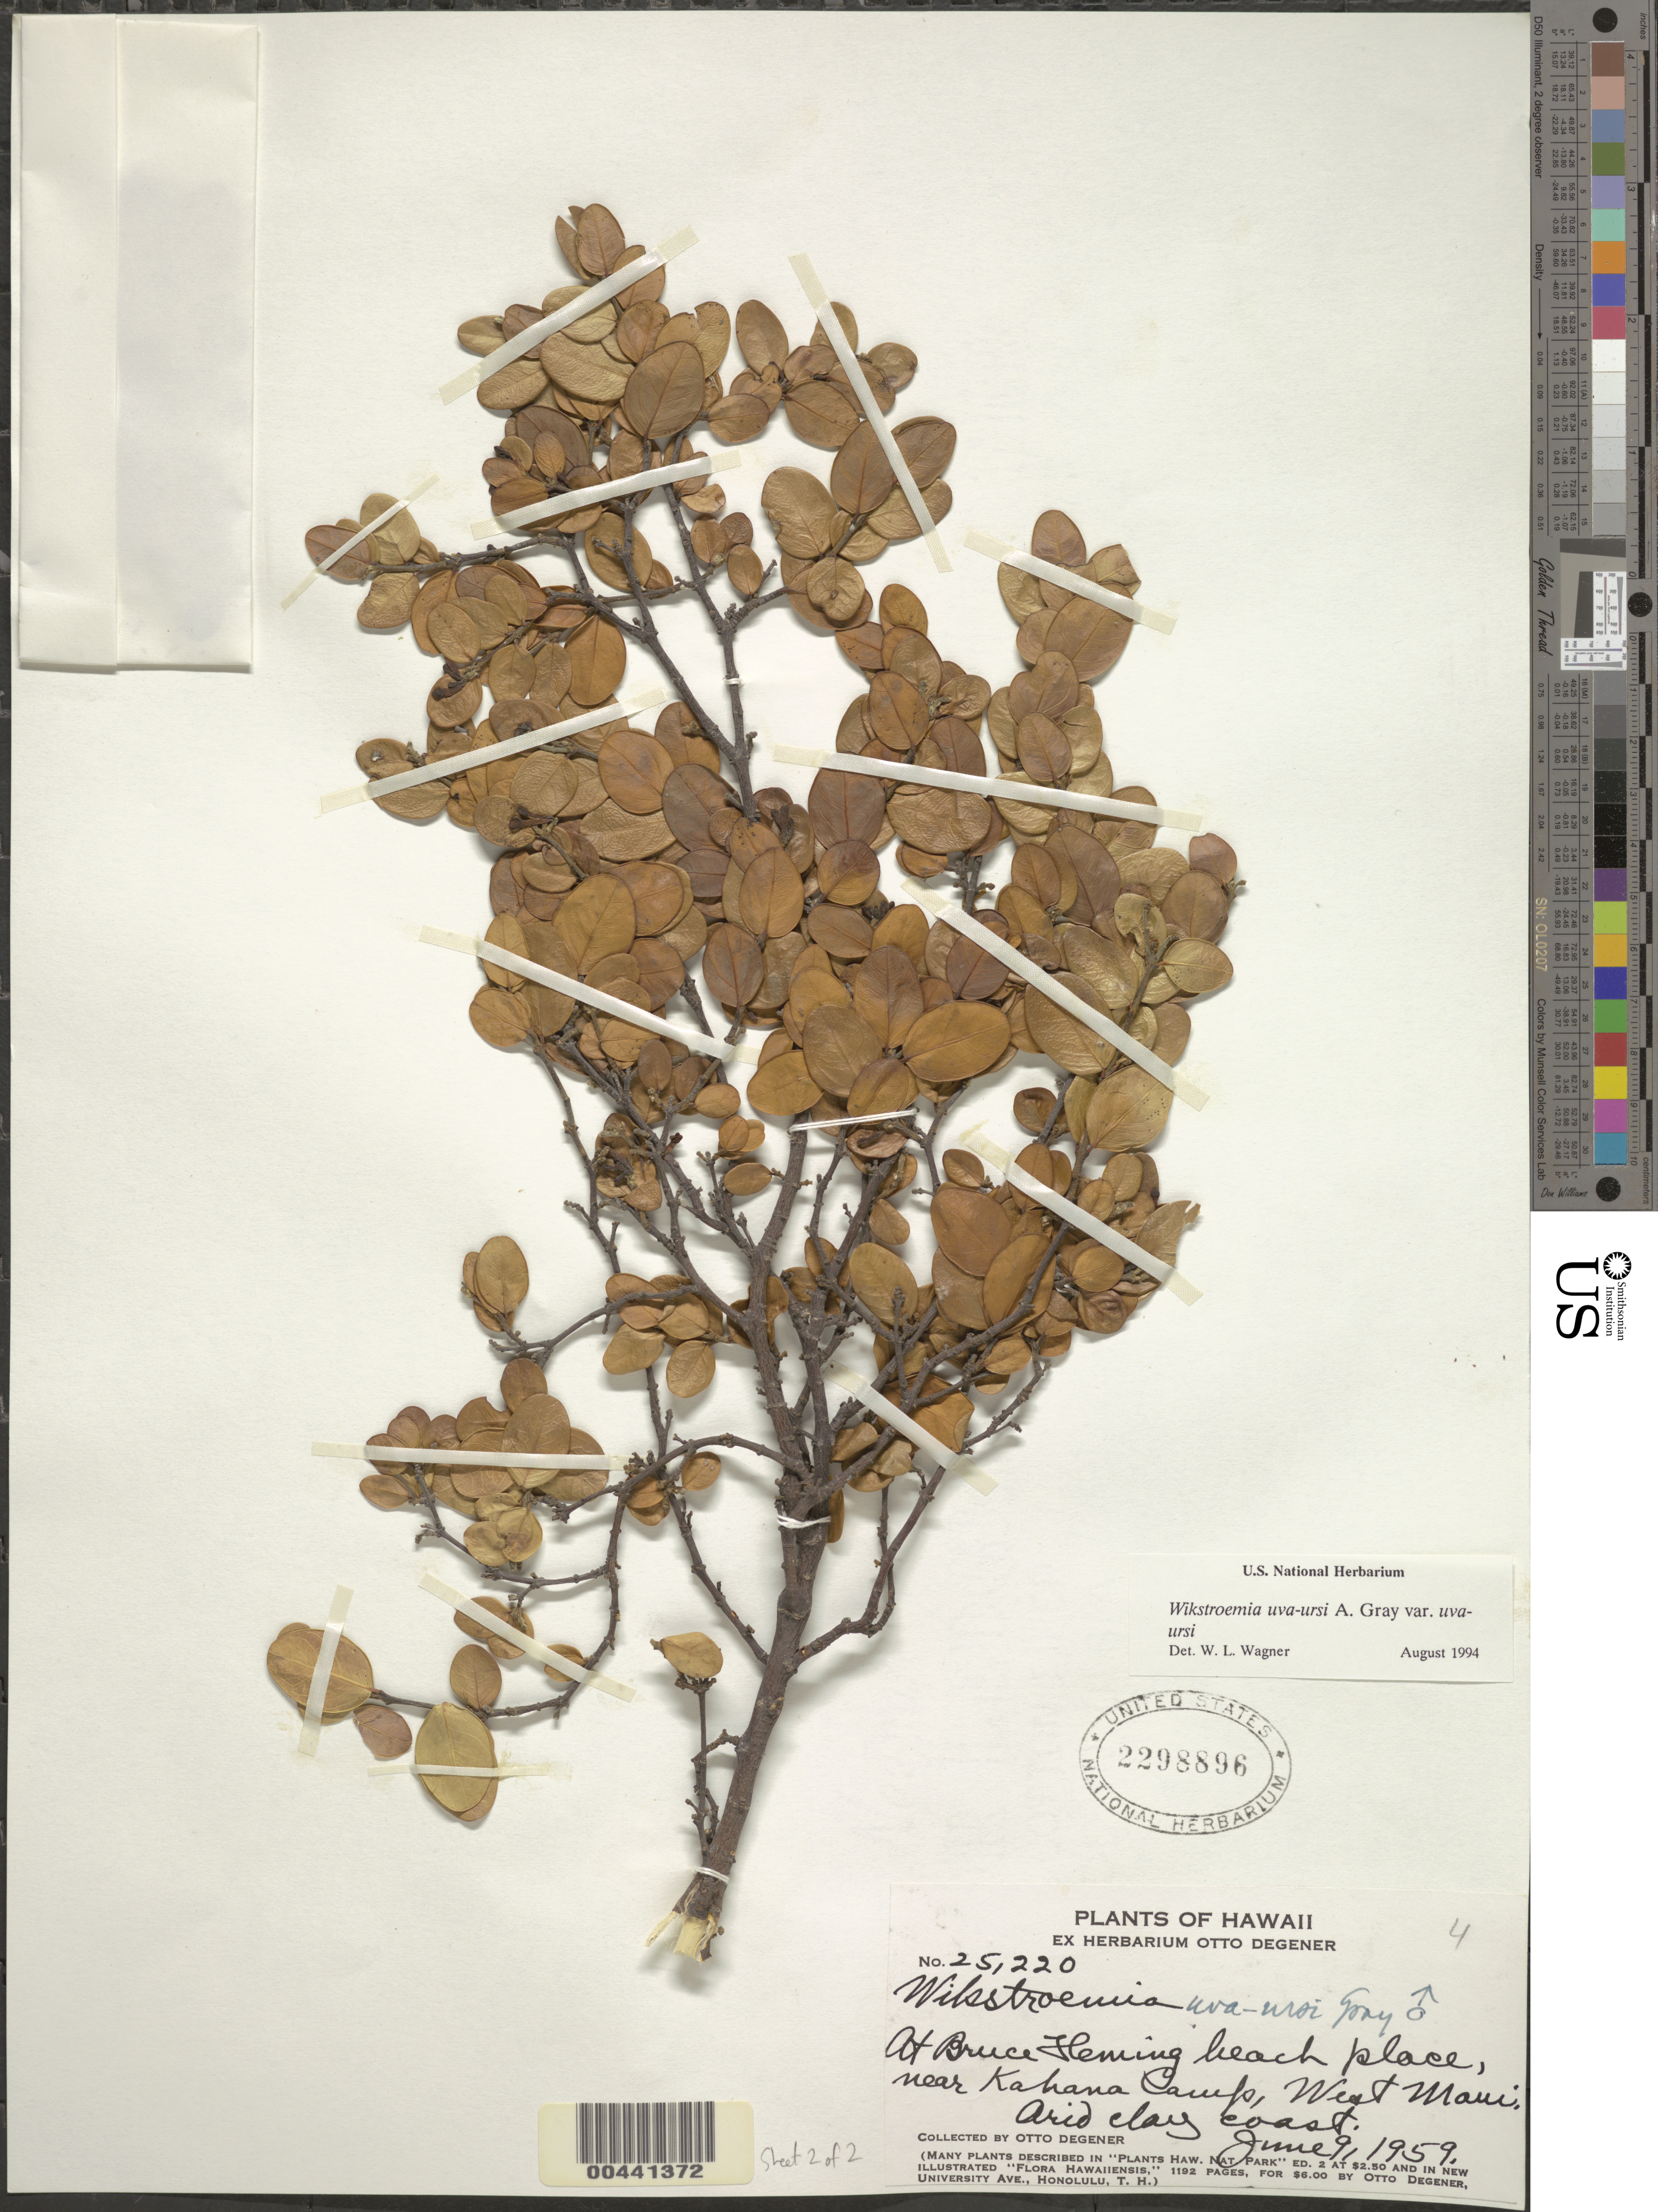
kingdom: Plantae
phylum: Tracheophyta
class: Magnoliopsida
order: Malvales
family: Thymelaeaceae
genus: Wikstroemia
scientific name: Wikstroemia uva-ursi var. uva-ursi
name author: A. Gray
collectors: O. Degener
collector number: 25220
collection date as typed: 9 Jun 1959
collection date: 1959-06-09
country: United States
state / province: Hawaii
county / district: Maui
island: Maui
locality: At Bruce Fleming beach place, near Kahana Camp, W Maui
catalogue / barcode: US 2298896